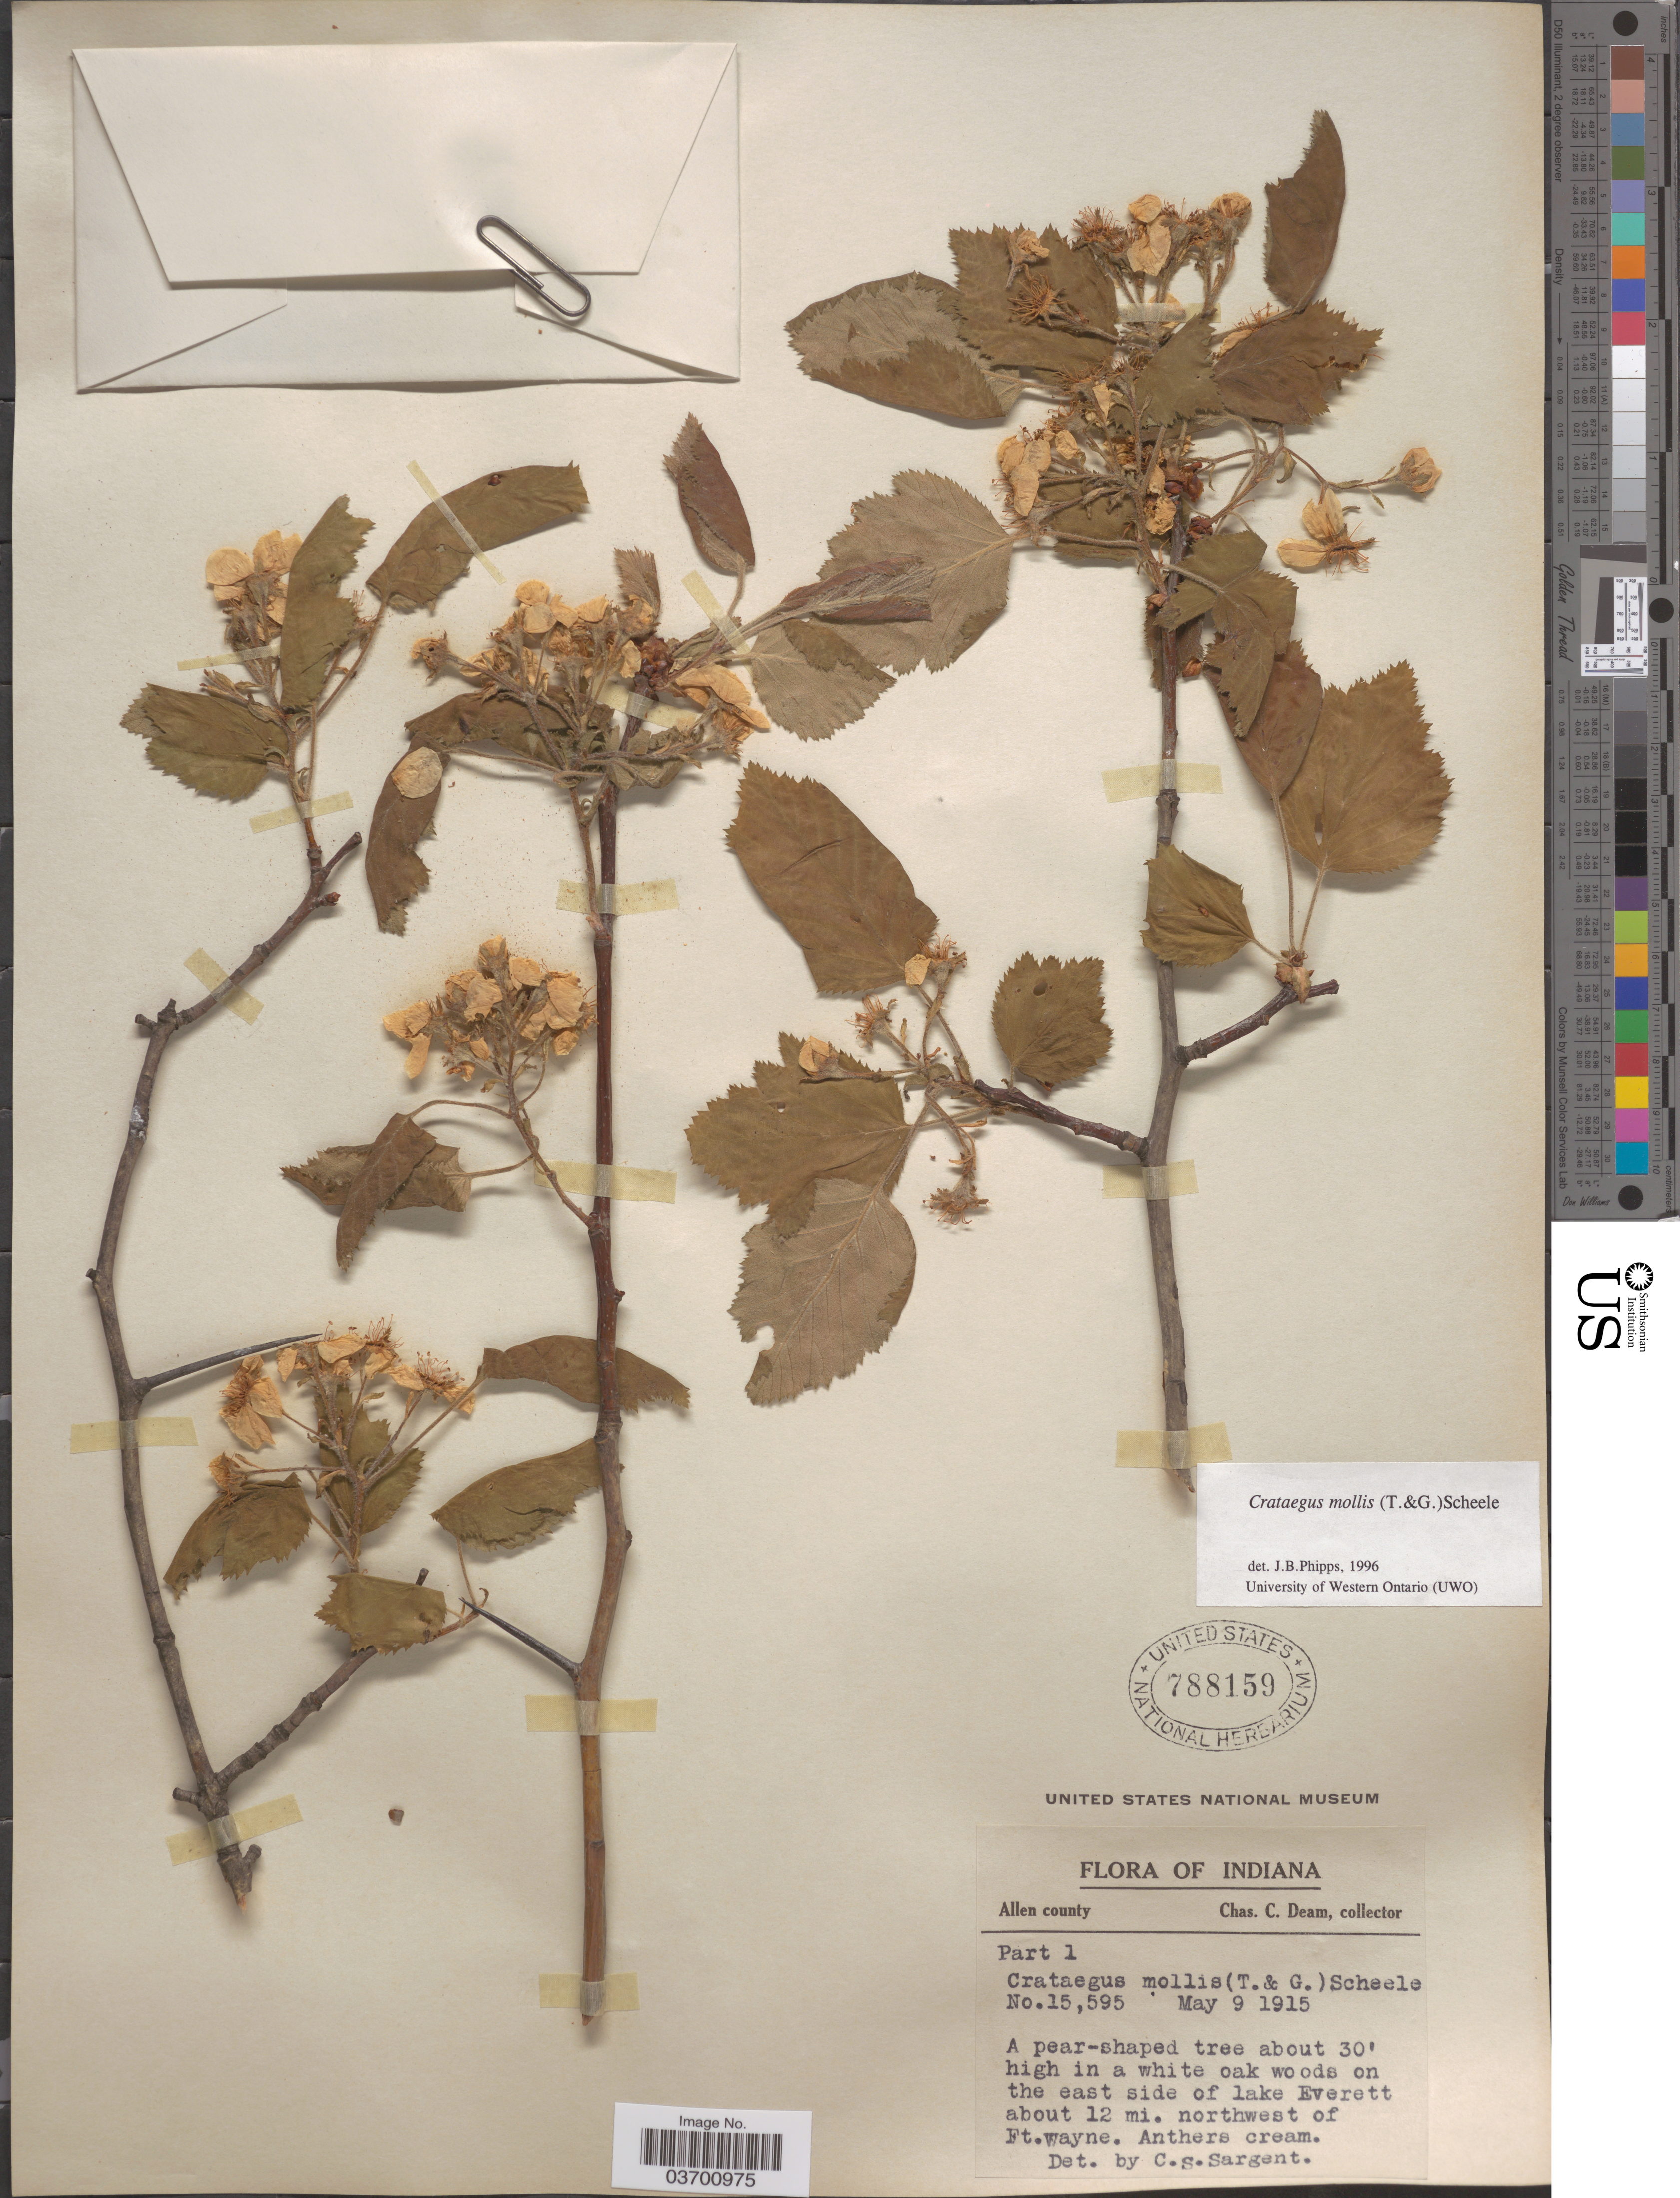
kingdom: Plantae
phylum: Tracheophyta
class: Magnoliopsida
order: Rosales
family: Rosaceae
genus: Crataegus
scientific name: Crataegus mollis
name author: (Torr. & A. Gray) Scheele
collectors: C. C. Deam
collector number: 15595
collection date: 1915-05-09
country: United States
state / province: Indiana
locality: Allen county. On the east side of lake Everett about 12 mi. northwest of Ft. Wayne.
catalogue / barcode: US 788159